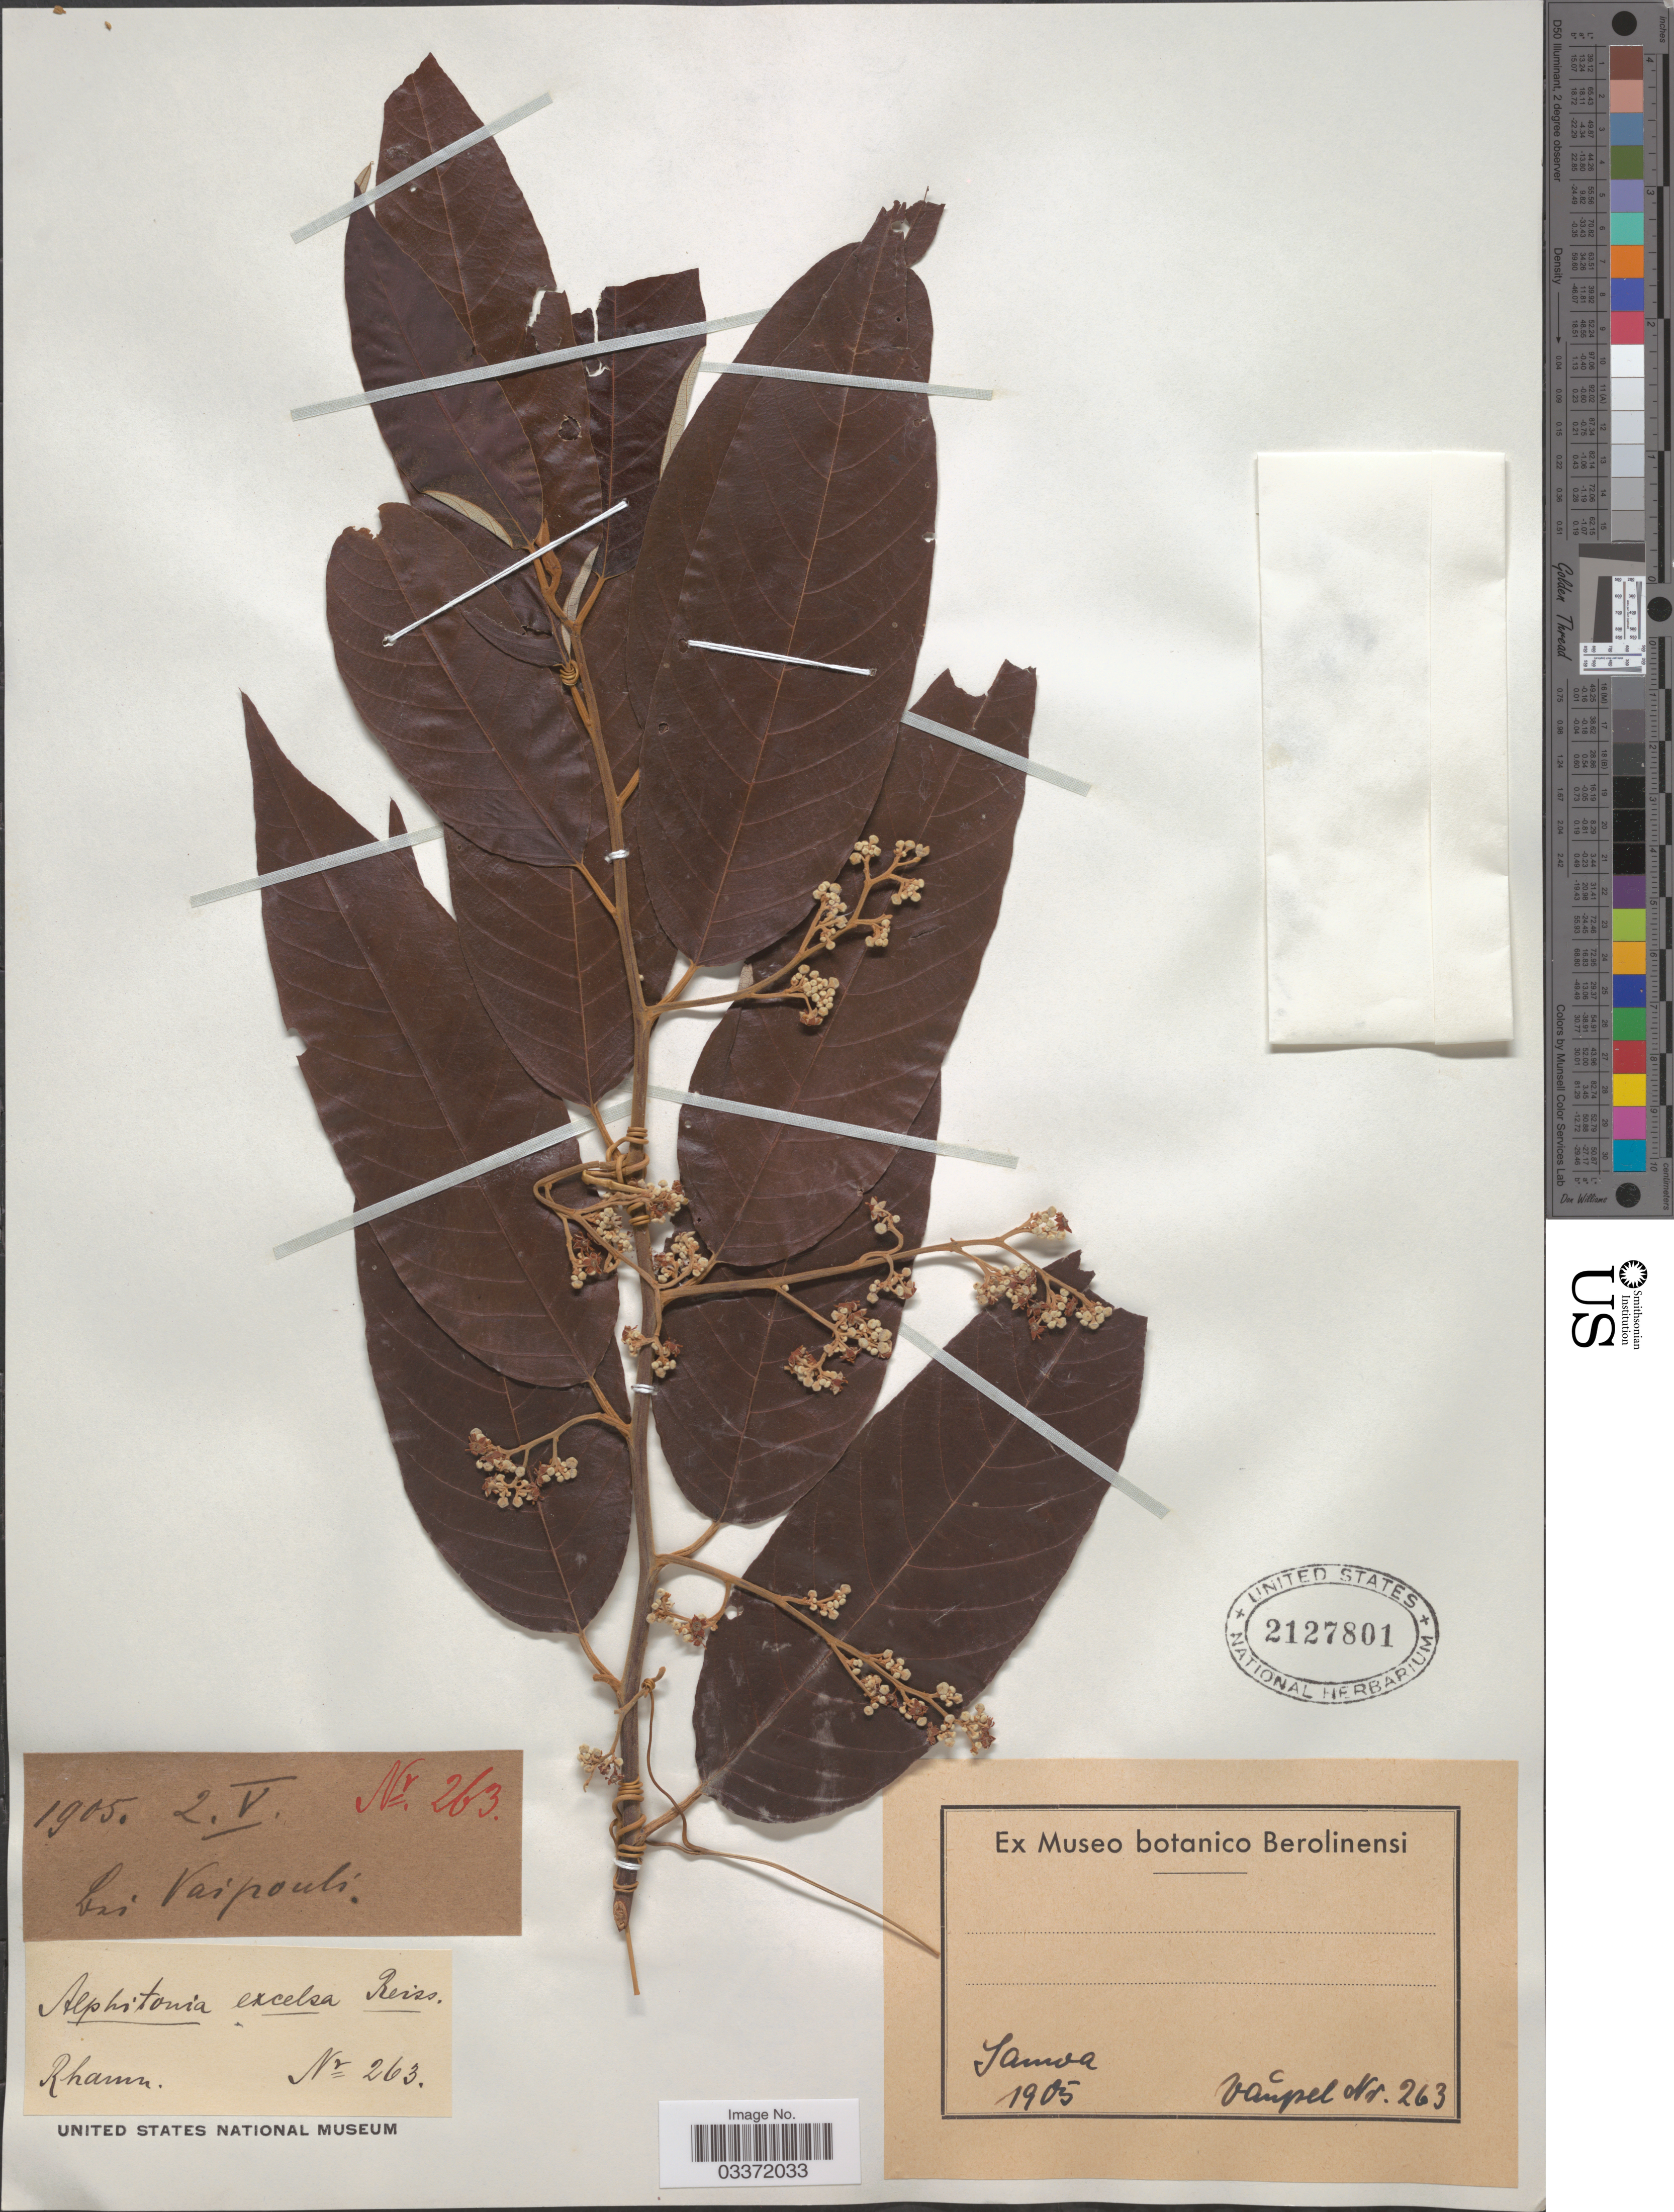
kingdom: Plantae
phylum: Tracheophyta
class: Magnoliopsida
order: Rosales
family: Rhamnaceae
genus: Alphitonia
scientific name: Alphitonia excelsa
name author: Reissek ex Endl.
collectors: Vaupel, --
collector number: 263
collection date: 1905-05-02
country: Samoa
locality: Samoa. Bei Vaipouli.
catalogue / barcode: US 2127801